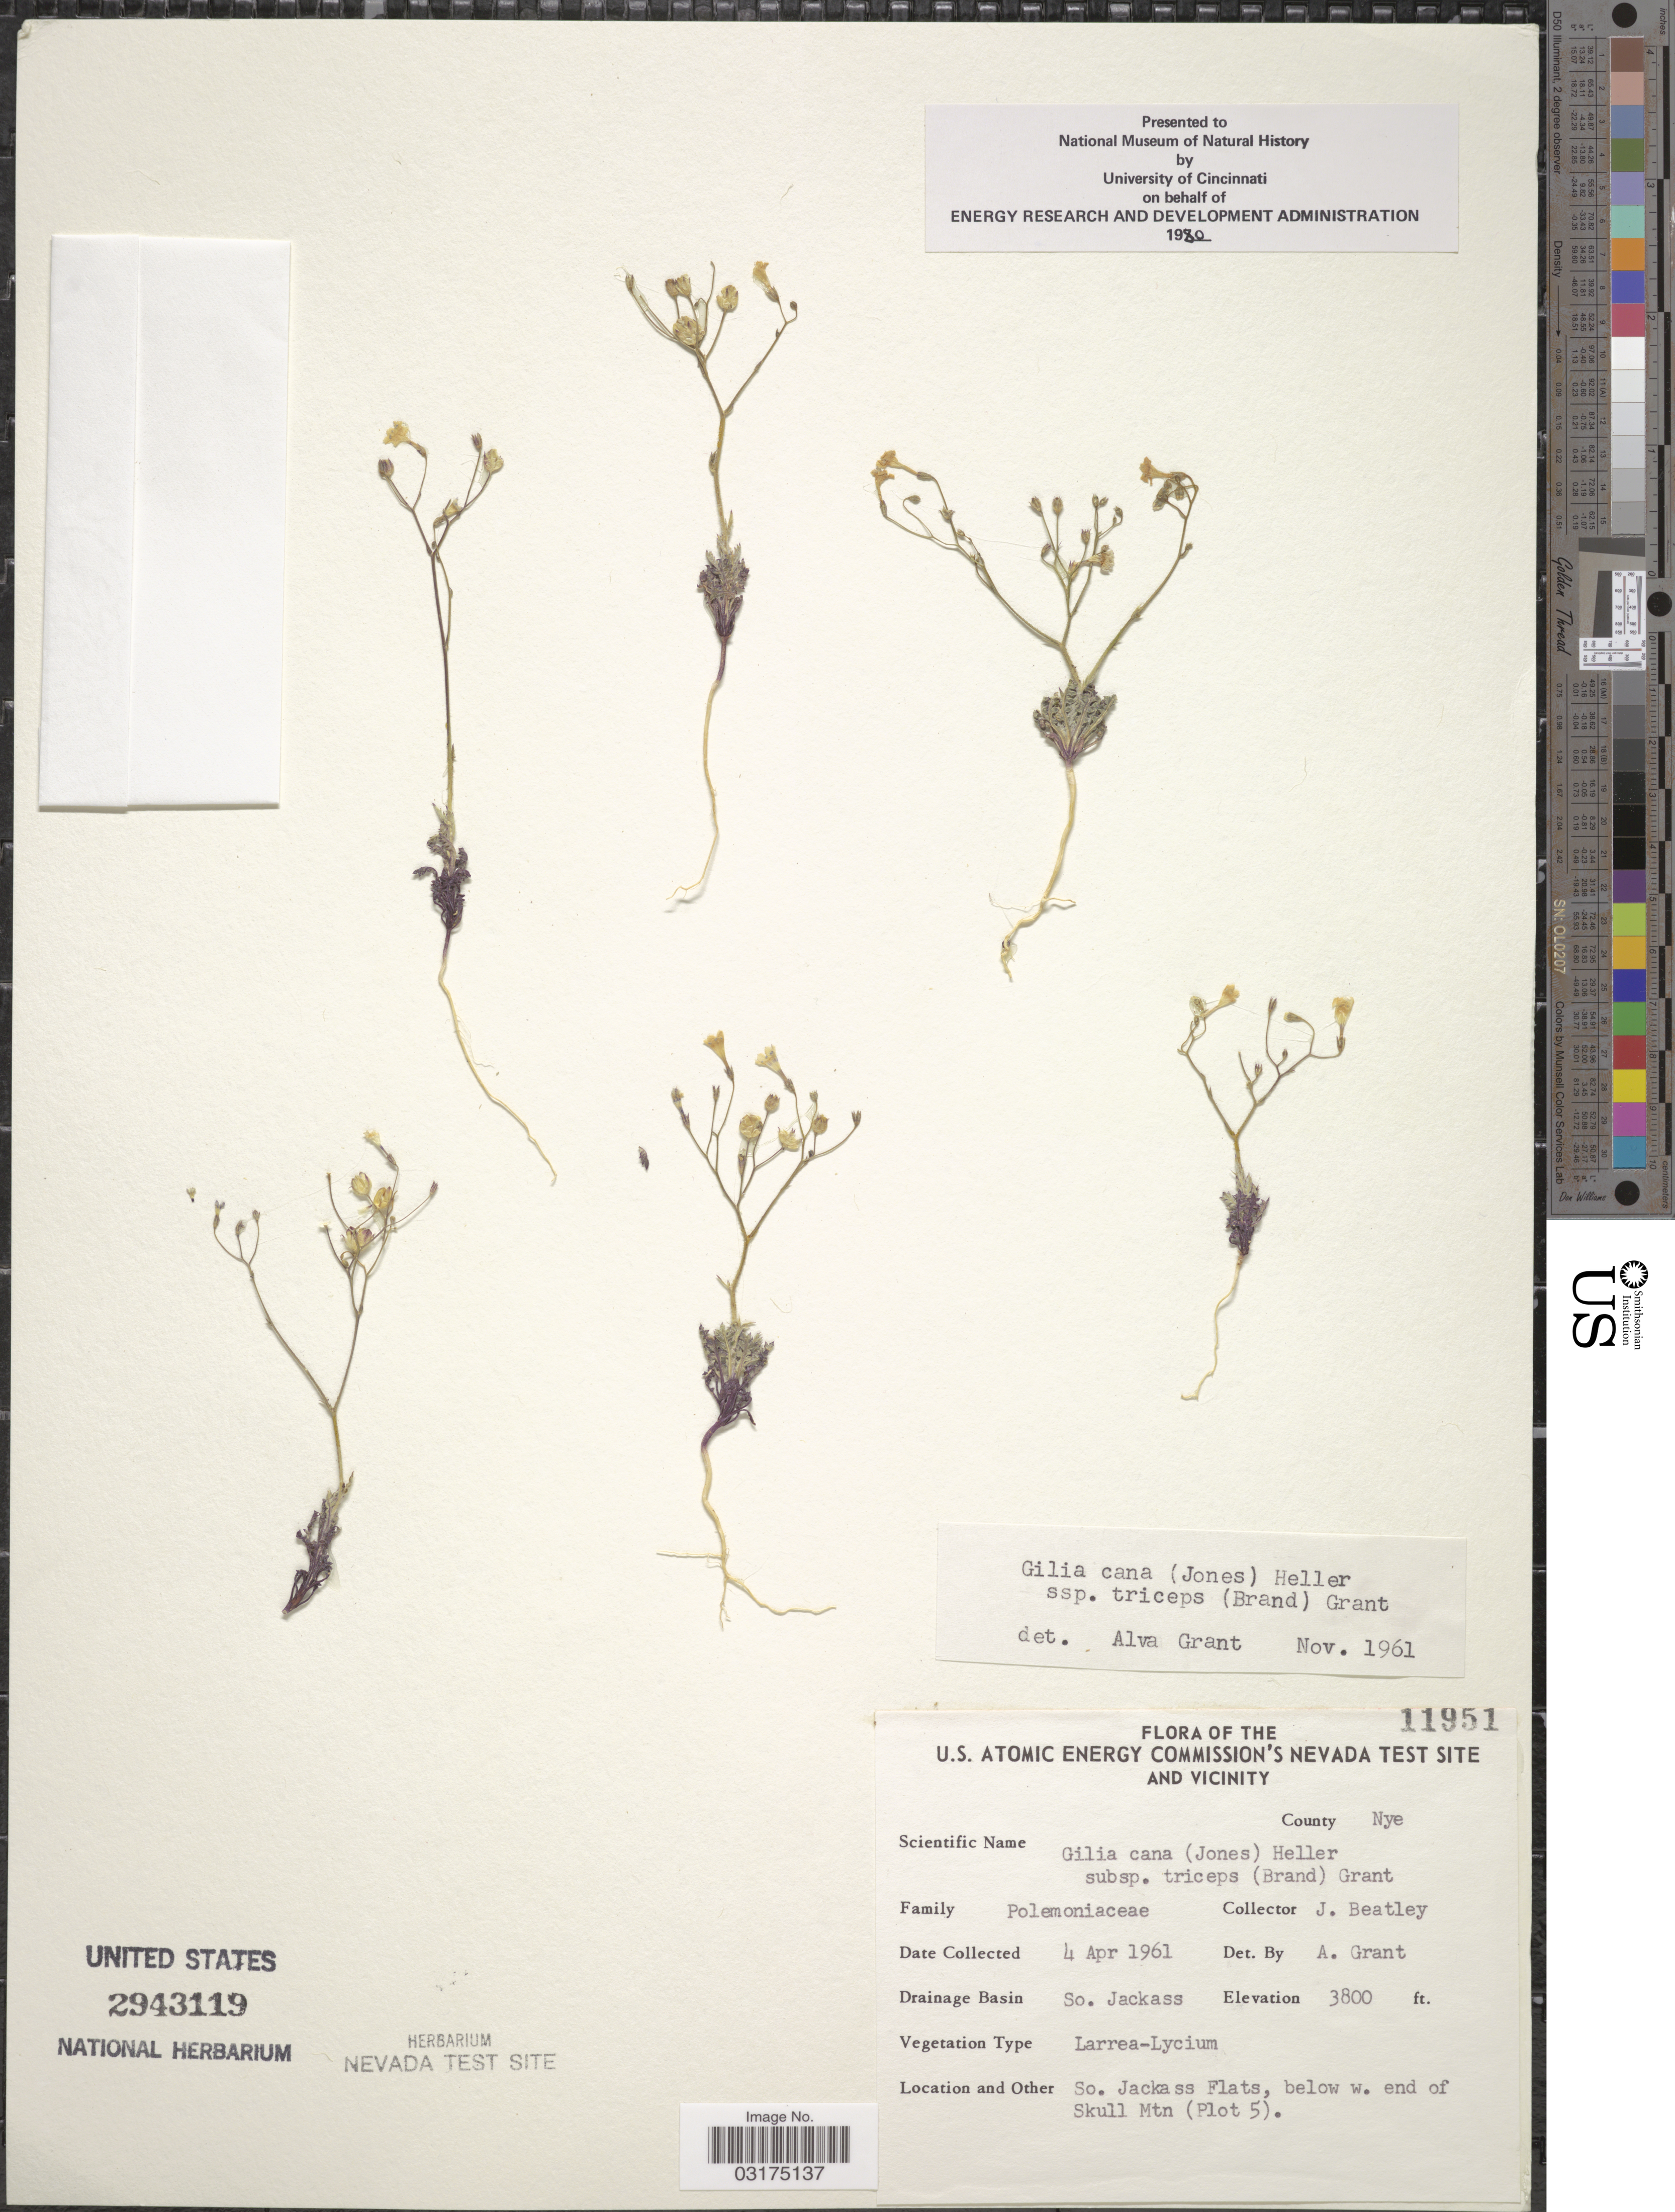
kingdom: Plantae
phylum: Tracheophyta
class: Magnoliopsida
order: Ericales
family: Polemoniaceae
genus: Gilia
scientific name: Gilia cana subsp. triceps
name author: (Brand) A.D. Grant & V.E. Grant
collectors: J. C. Beatley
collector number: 11951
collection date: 1961-04-04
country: United States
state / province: Nevada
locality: U.S. Atomic Energy Commission's Nevada Test Site and Vicinity, County Nye, Drainage Basin So. Jackass, So. Jackass Flats, below w. end of Skull Mtn (Plot 5).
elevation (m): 1158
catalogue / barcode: US 2943119